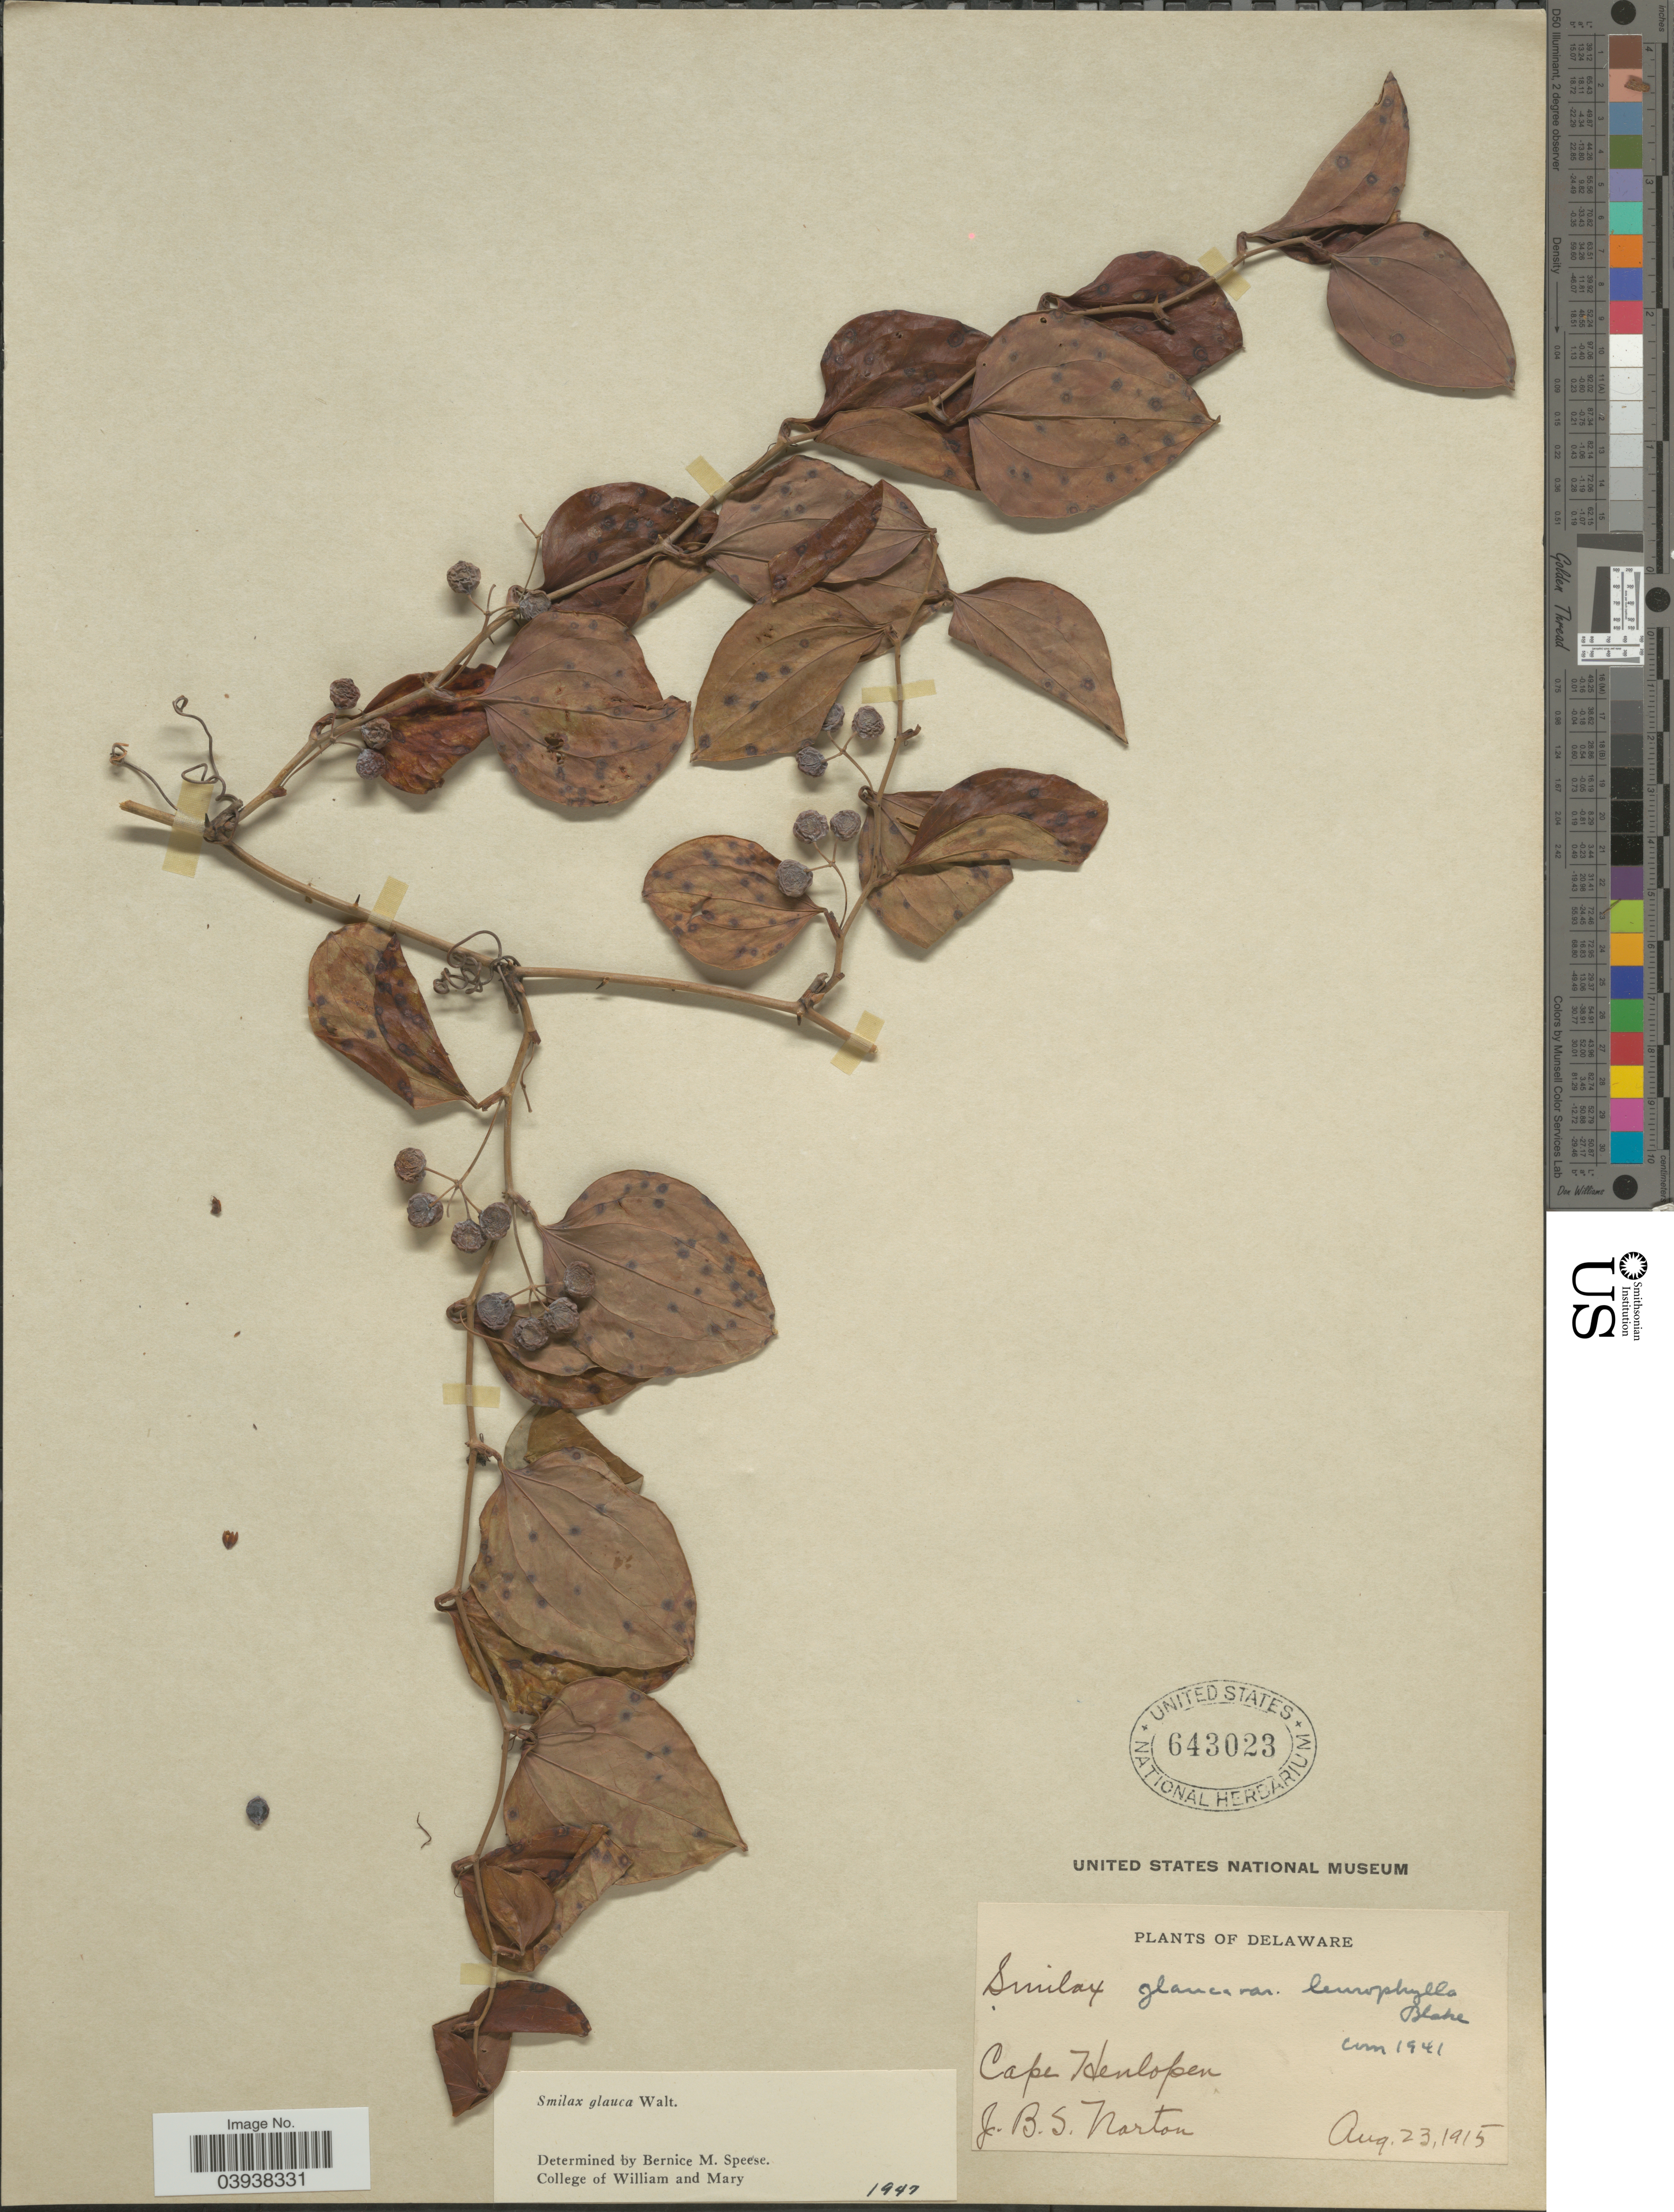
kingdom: Plantae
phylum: Tracheophyta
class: Liliopsida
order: Liliales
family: Smilacaceae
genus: Smilax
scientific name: Smilax glauca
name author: Walter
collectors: J. B. S. Norton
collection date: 1915-08-23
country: United States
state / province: Delaware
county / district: Sussex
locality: Cape Henlopen.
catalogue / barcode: US 643023